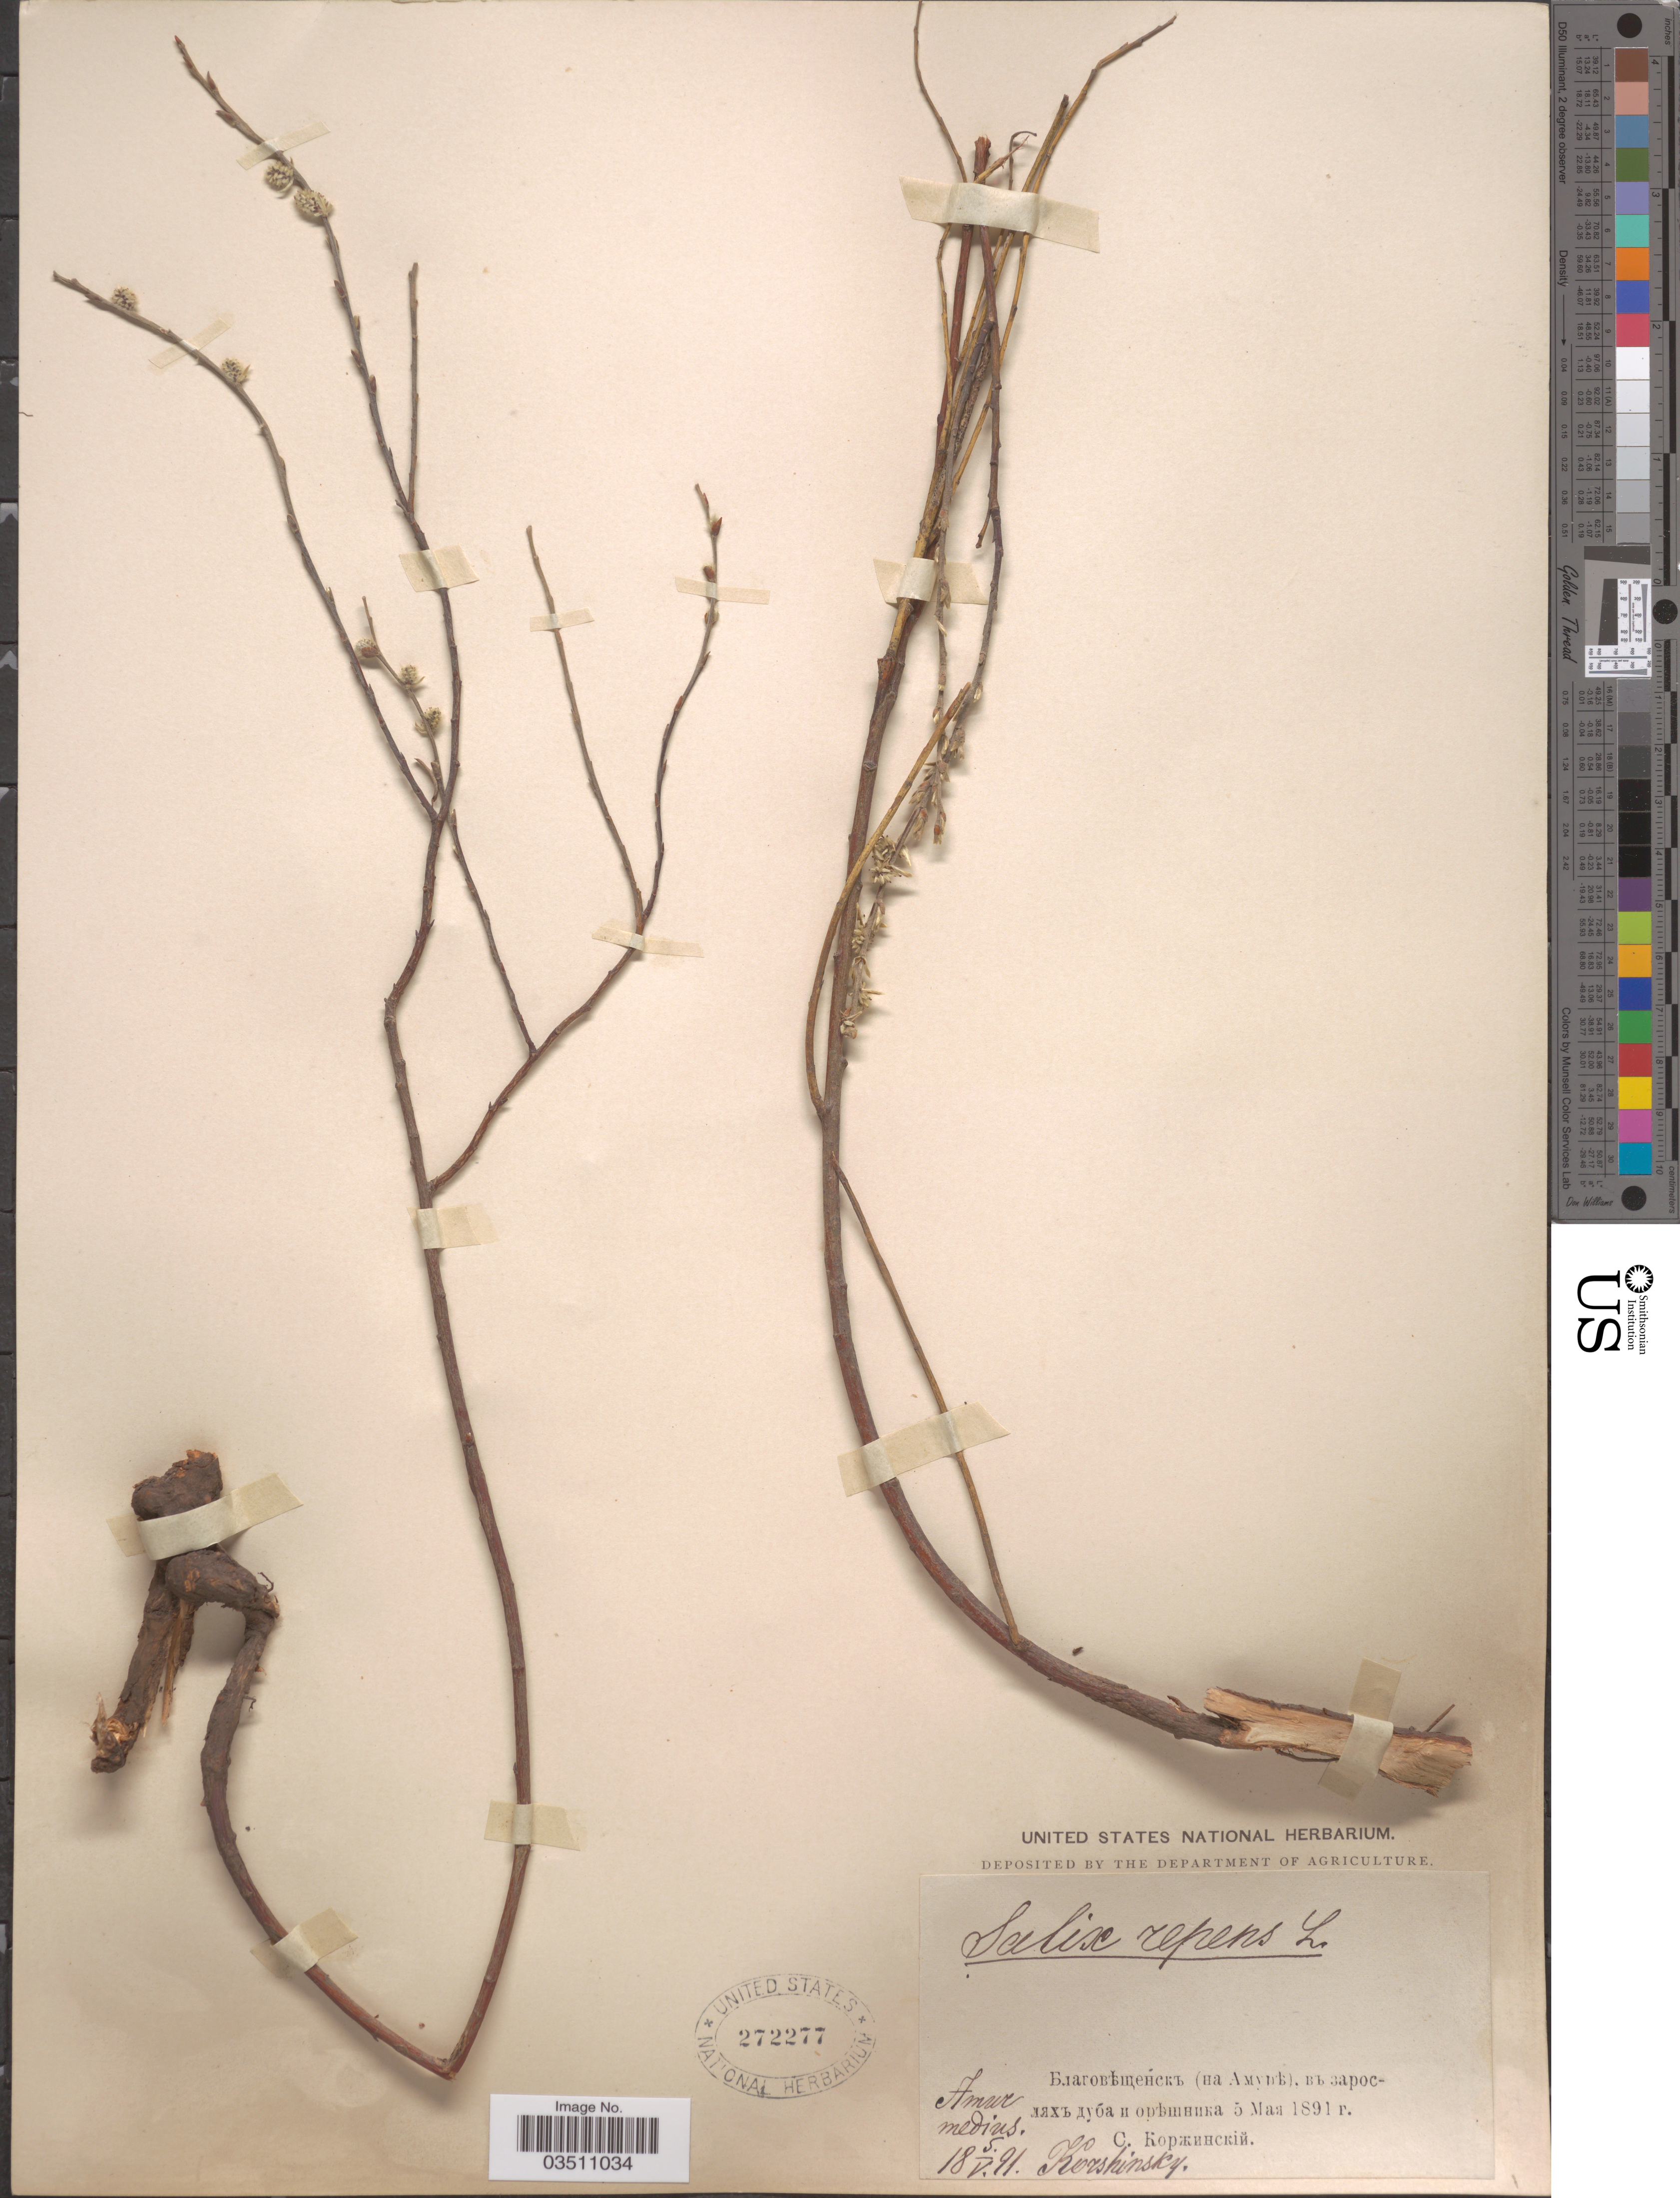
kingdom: Plantae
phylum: Tracheophyta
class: Magnoliopsida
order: Malpighiales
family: Salicaceae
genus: Salix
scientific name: Salix repens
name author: L.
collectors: Korshinsky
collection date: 1891-05-05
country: Russian Federation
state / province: Amur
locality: Amur medius.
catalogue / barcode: US 272277